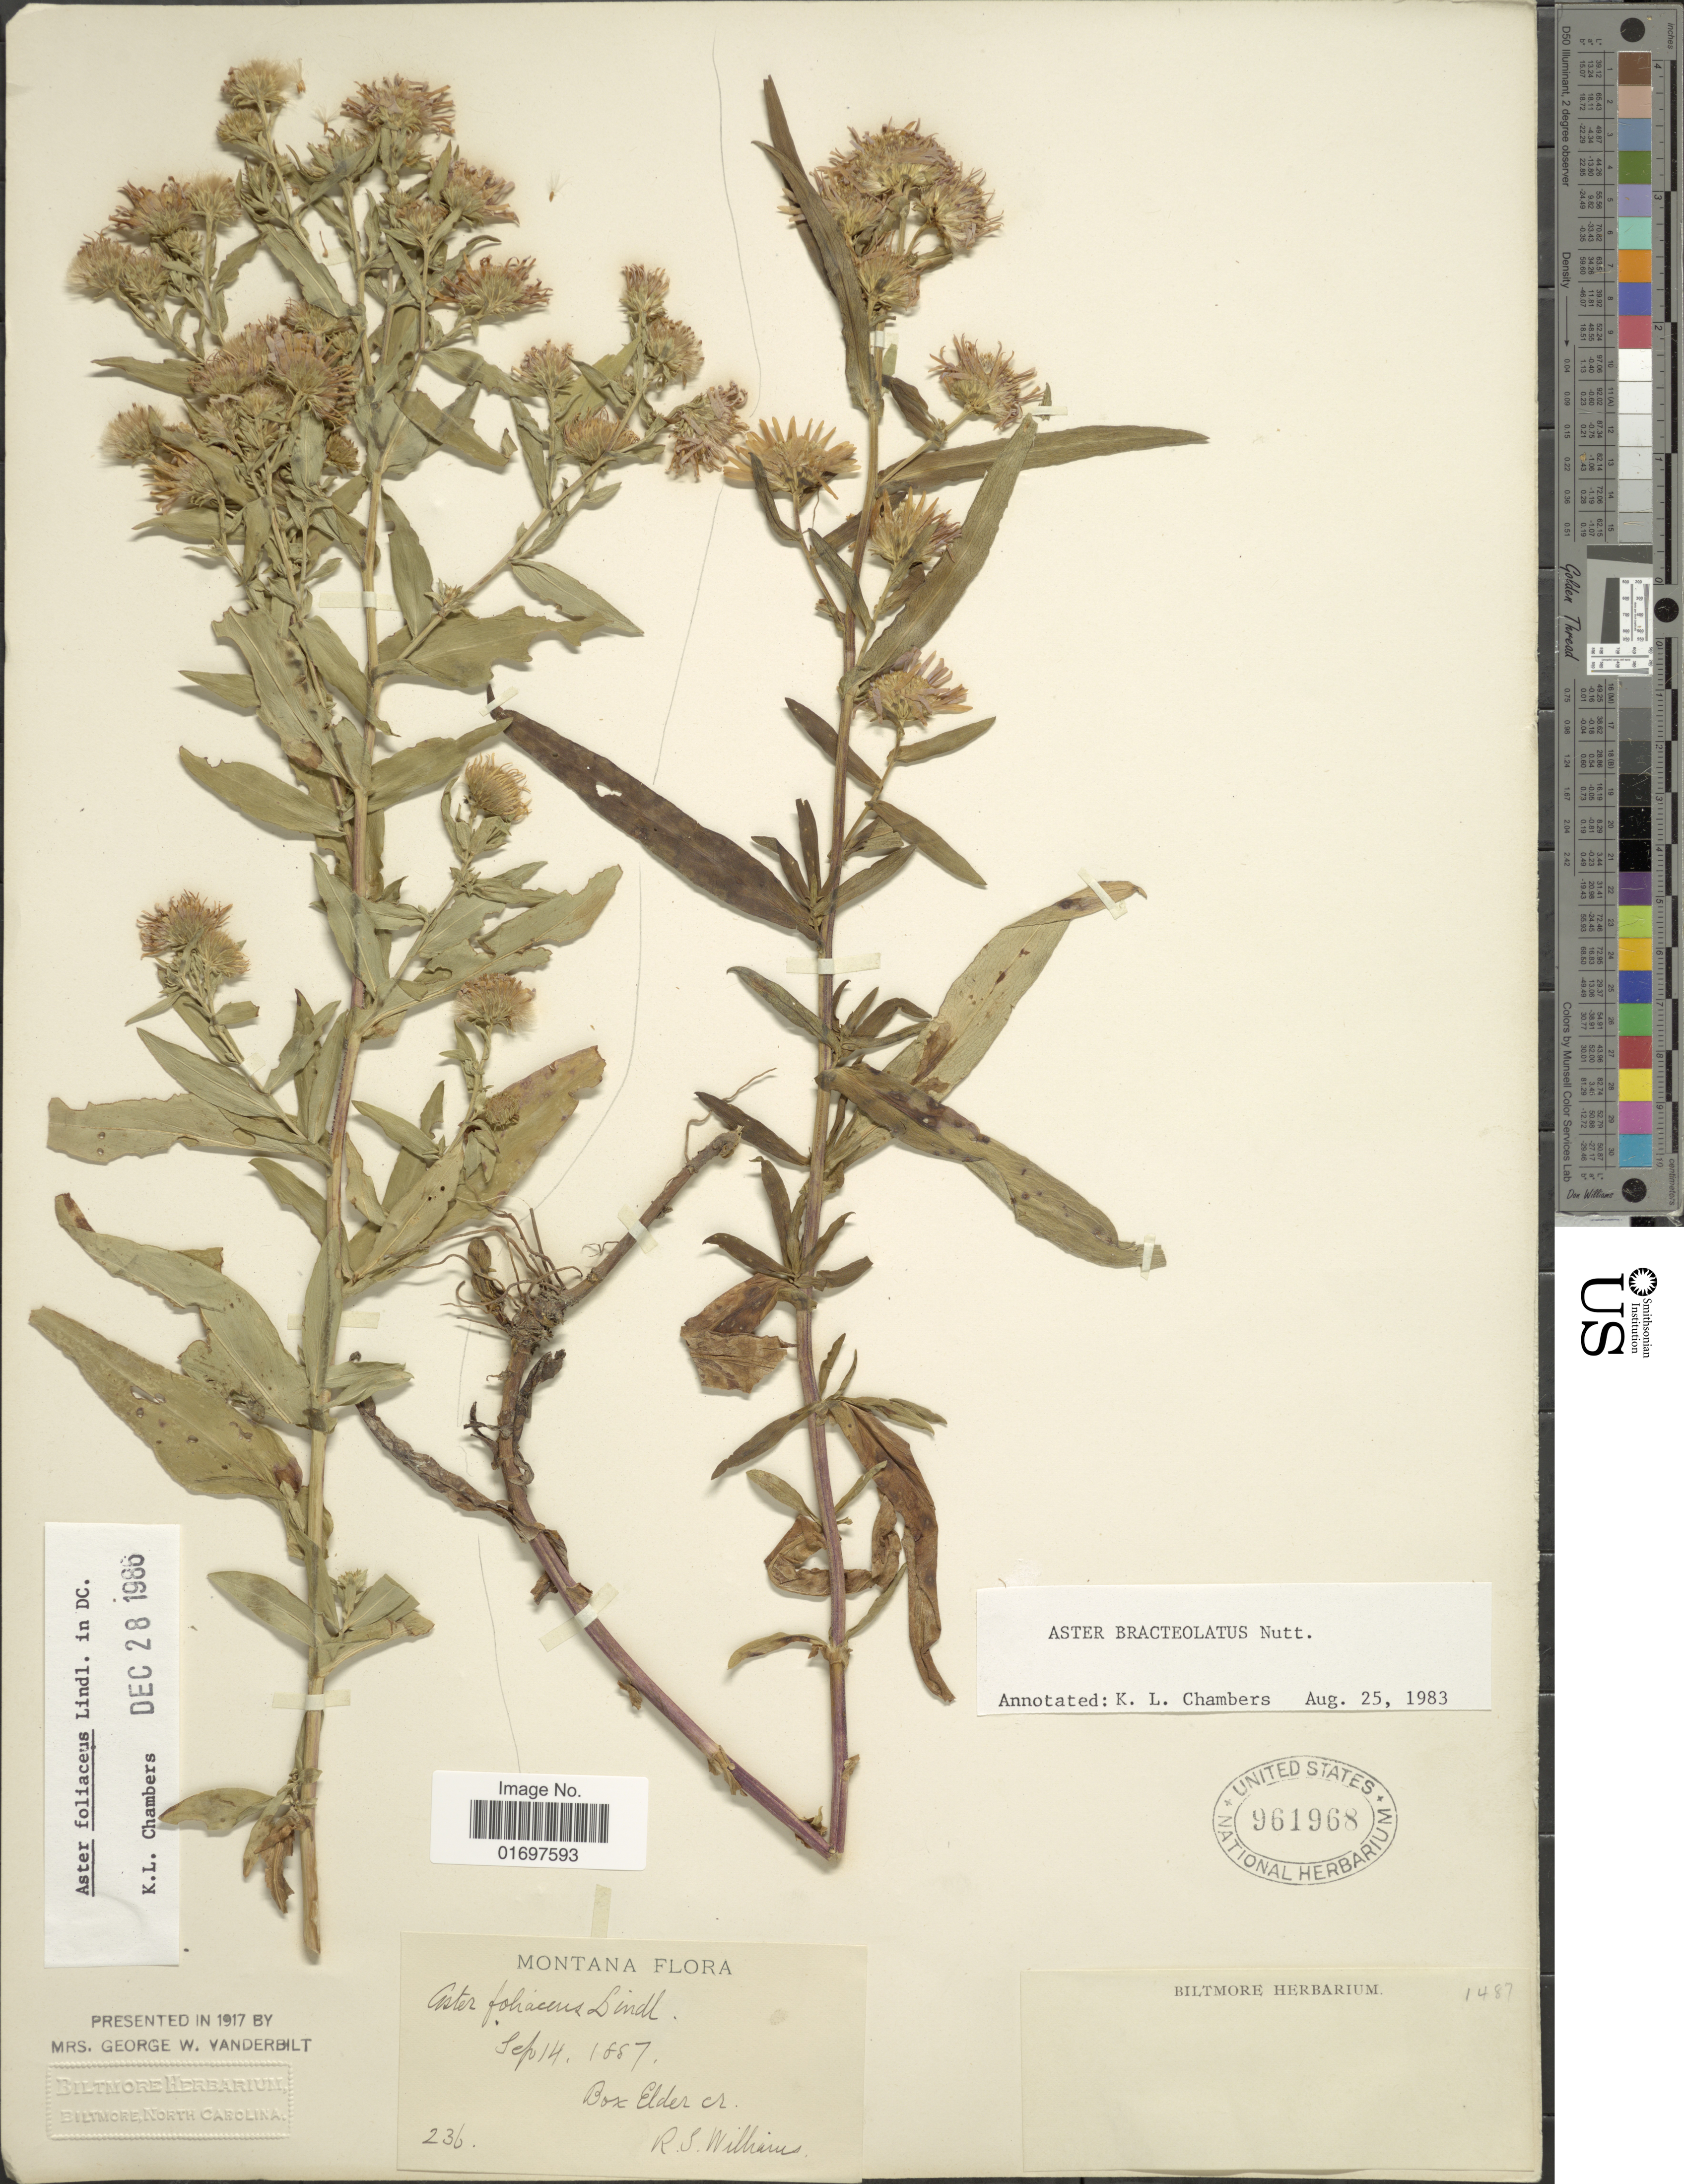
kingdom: Plantae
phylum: Tracheophyta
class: Magnoliopsida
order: Asterales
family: Asteraceae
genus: Symphyotrichum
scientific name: Symphyotrichum bracteolatum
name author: (Nutt.) G.L. Nesom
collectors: R. William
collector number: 236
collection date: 1887-09-14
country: United States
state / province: Montana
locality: Montana, Box Elder cr.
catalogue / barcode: US 961968